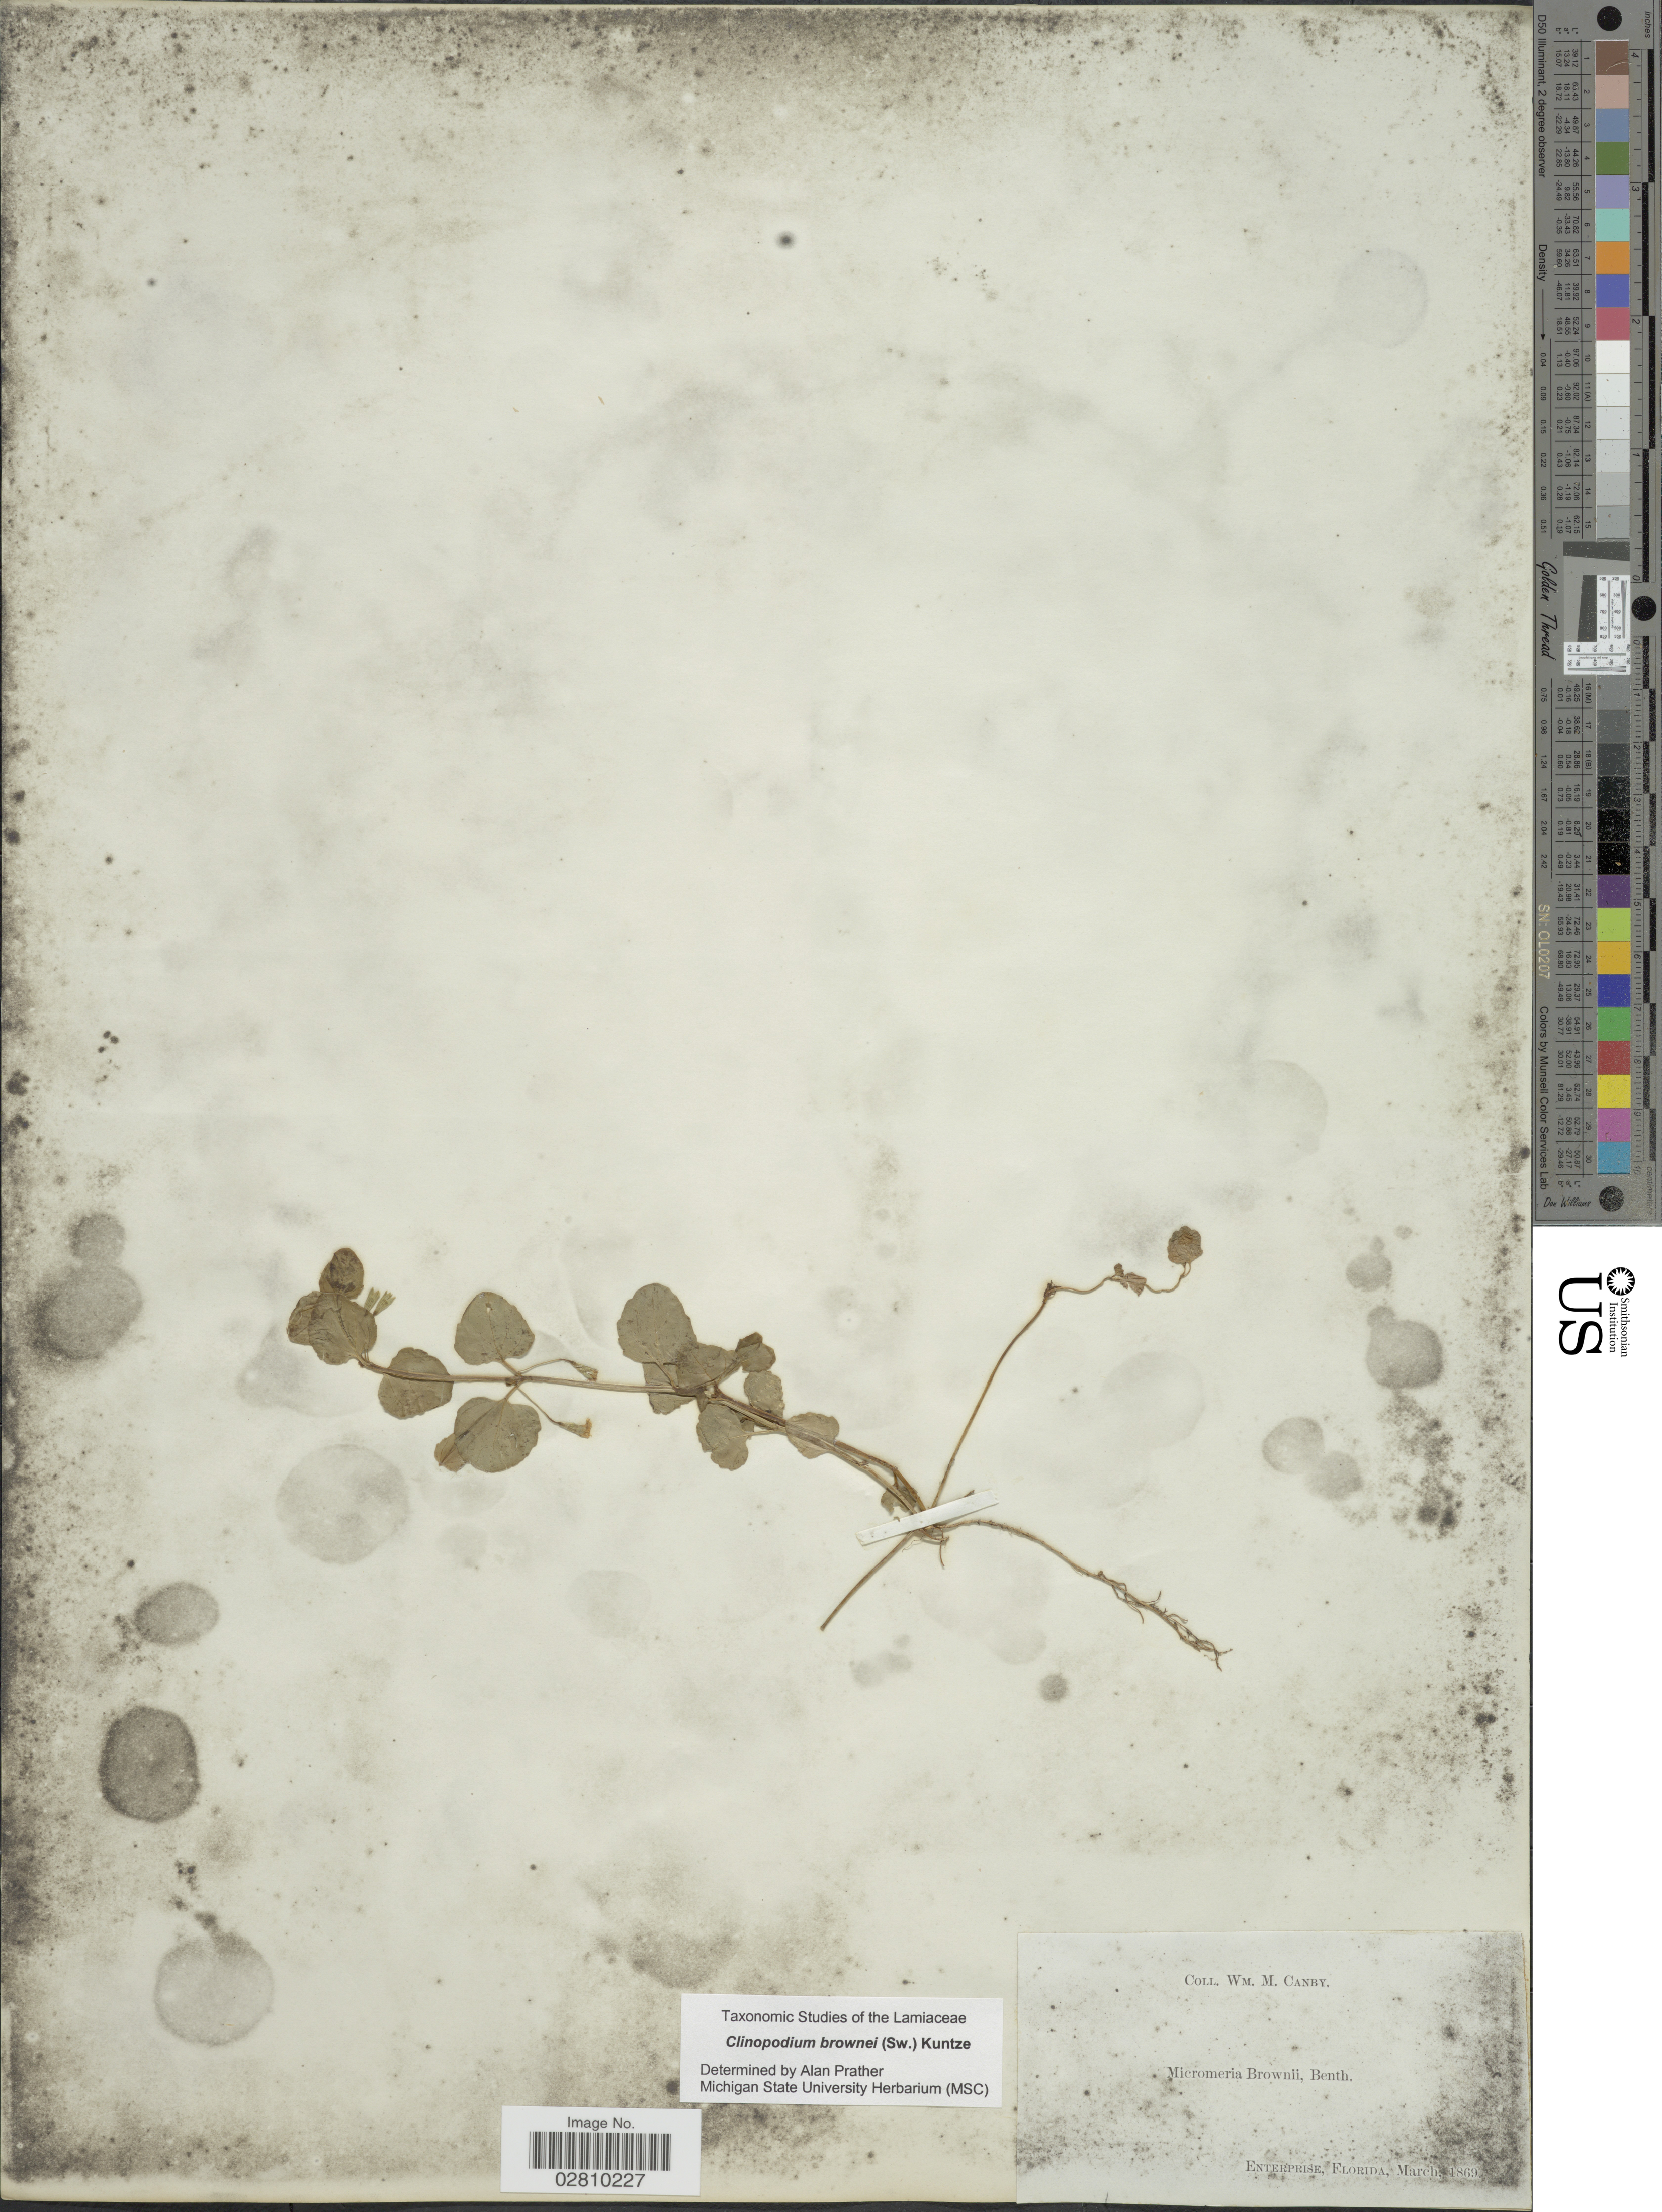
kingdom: Plantae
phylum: Tracheophyta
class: Magnoliopsida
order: Lamiales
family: Lamiaceae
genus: Clinopodium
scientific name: Clinopodium brownei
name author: (Sw.) Kuntze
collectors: W. M. Canby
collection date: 1869-03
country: United States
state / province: Florida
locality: Enterprise.